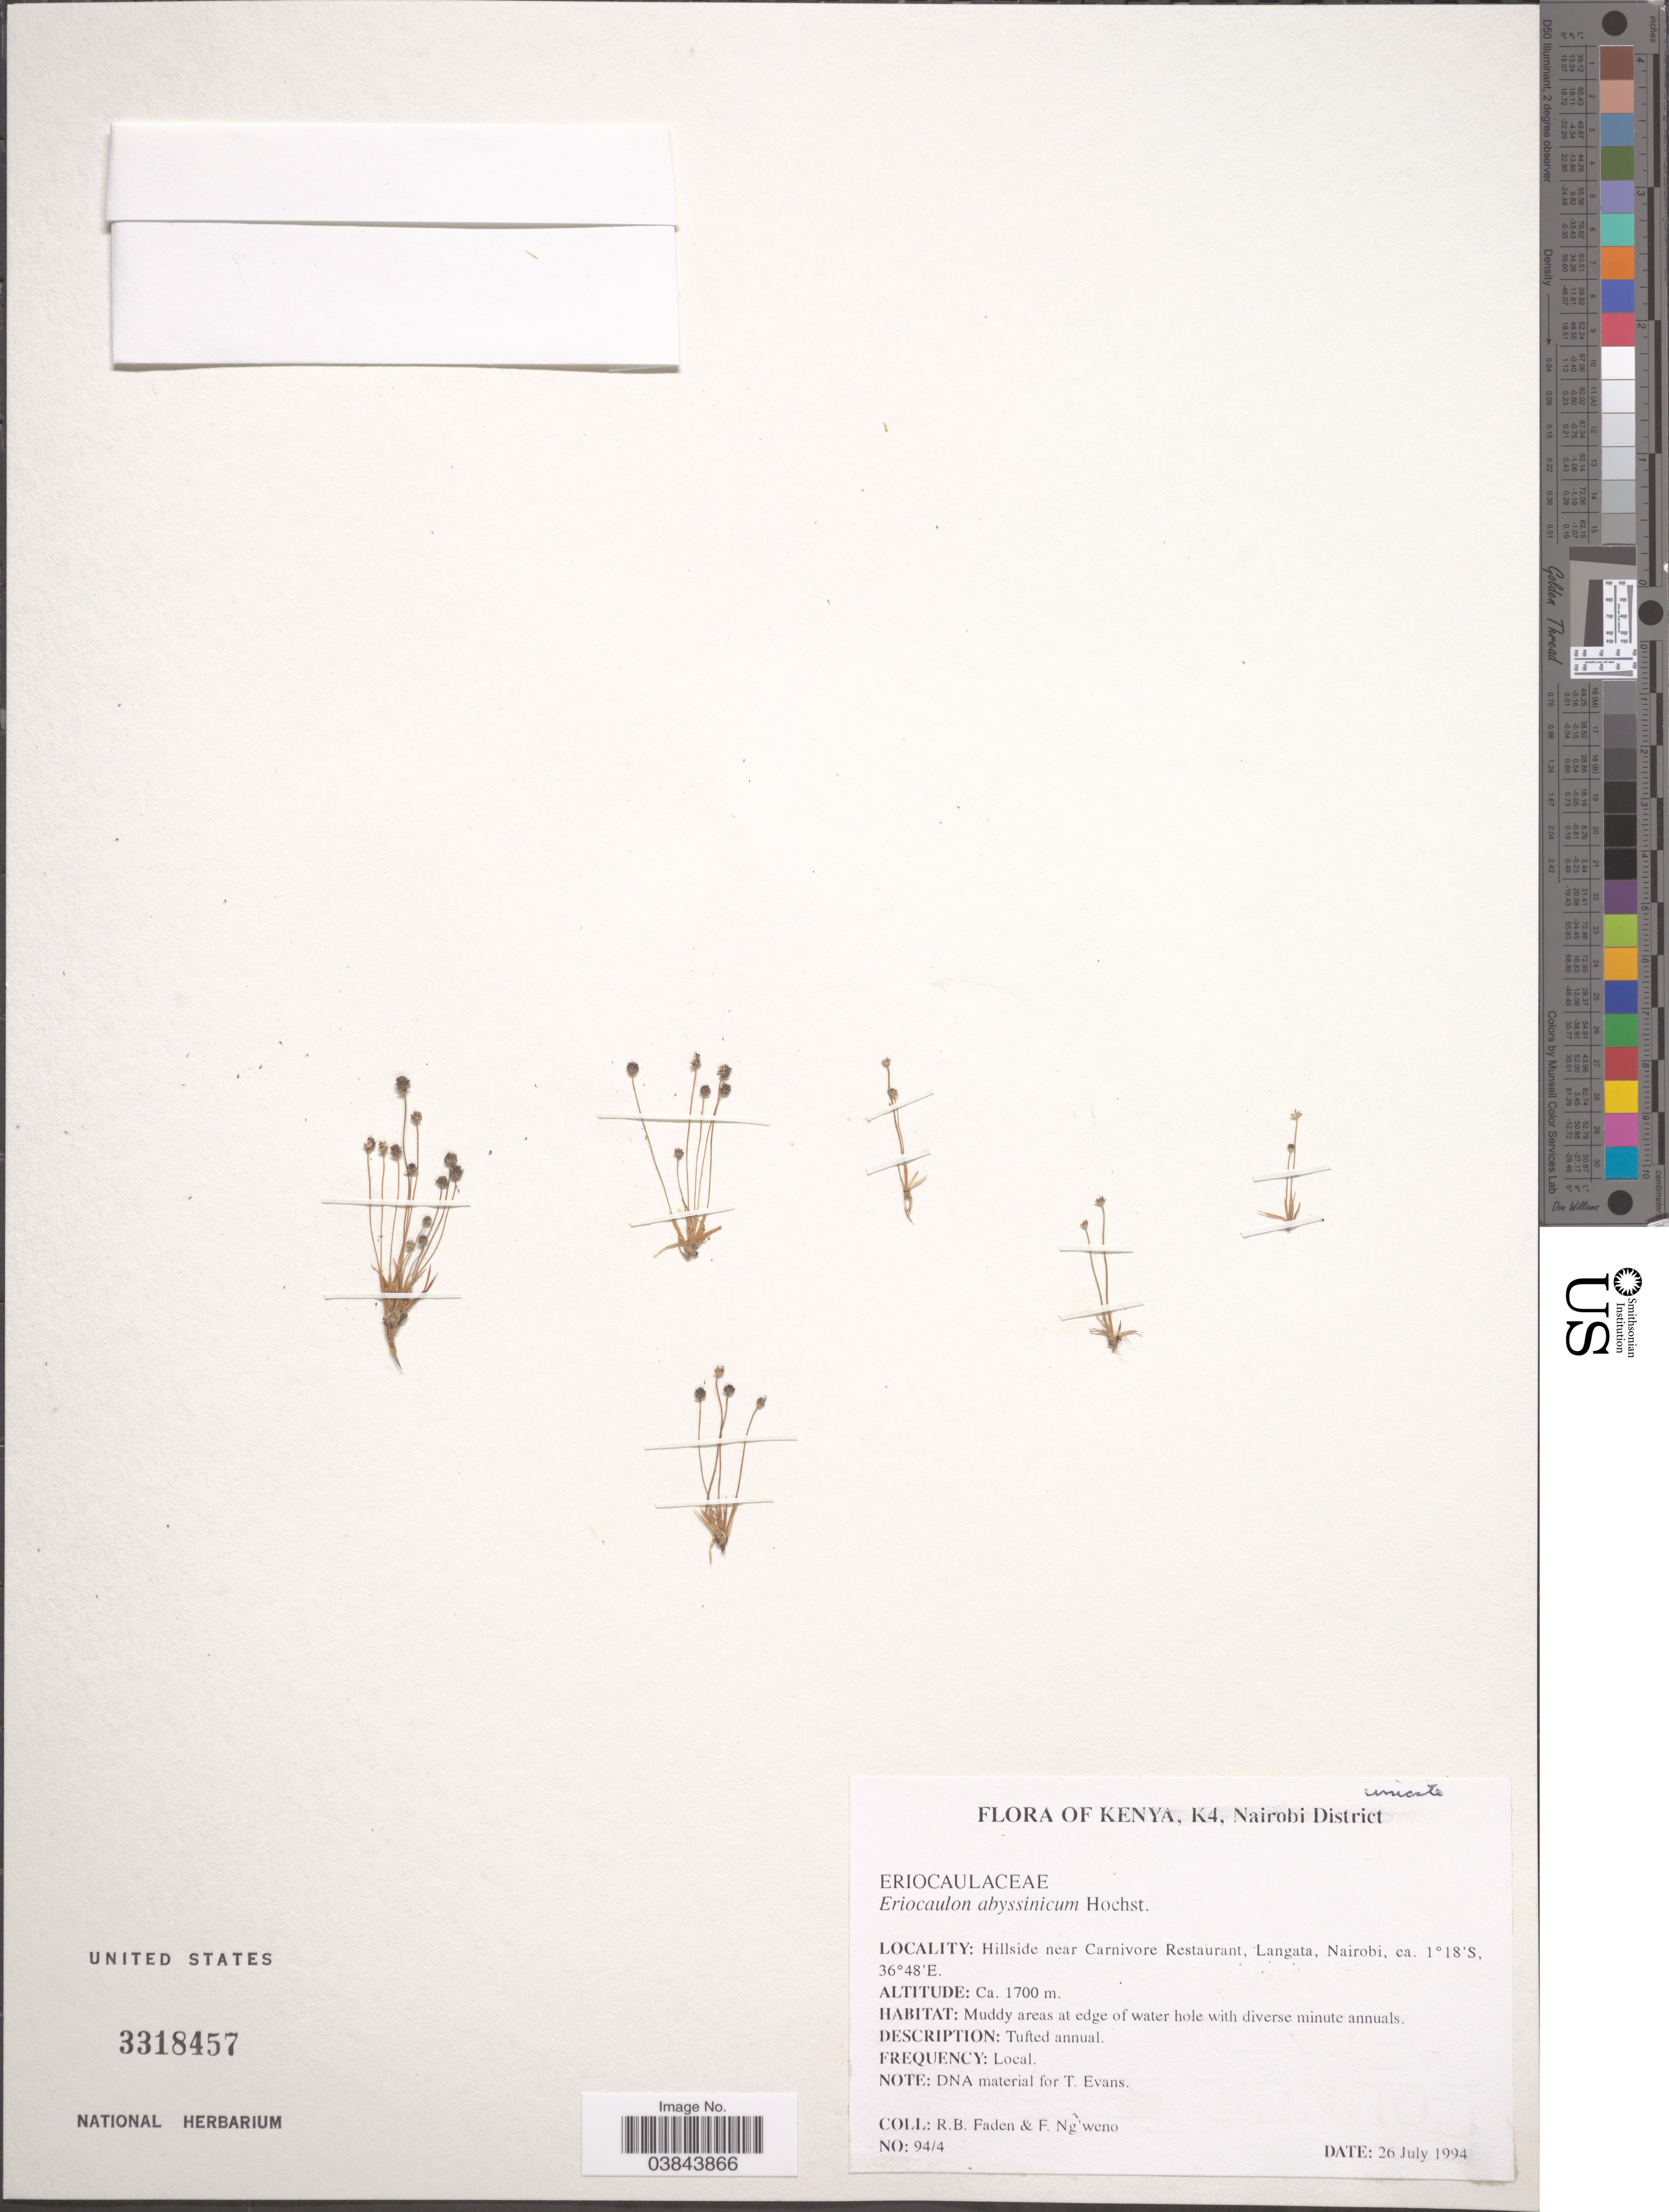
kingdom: Plantae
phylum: Tracheophyta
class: Liliopsida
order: Poales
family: Eriocaulaceae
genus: Eriocaulon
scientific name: Eriocaulon abyssinicum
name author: Hochst.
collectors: R. B. Faden & F. Ng'weno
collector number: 94/4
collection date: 1994-07-26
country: Kenya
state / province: Nairobi Area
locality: K4, Nairobi District. Hillside near Carnivore Restaurant, Langata, Nairobi.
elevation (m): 1700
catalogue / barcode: US 3318457